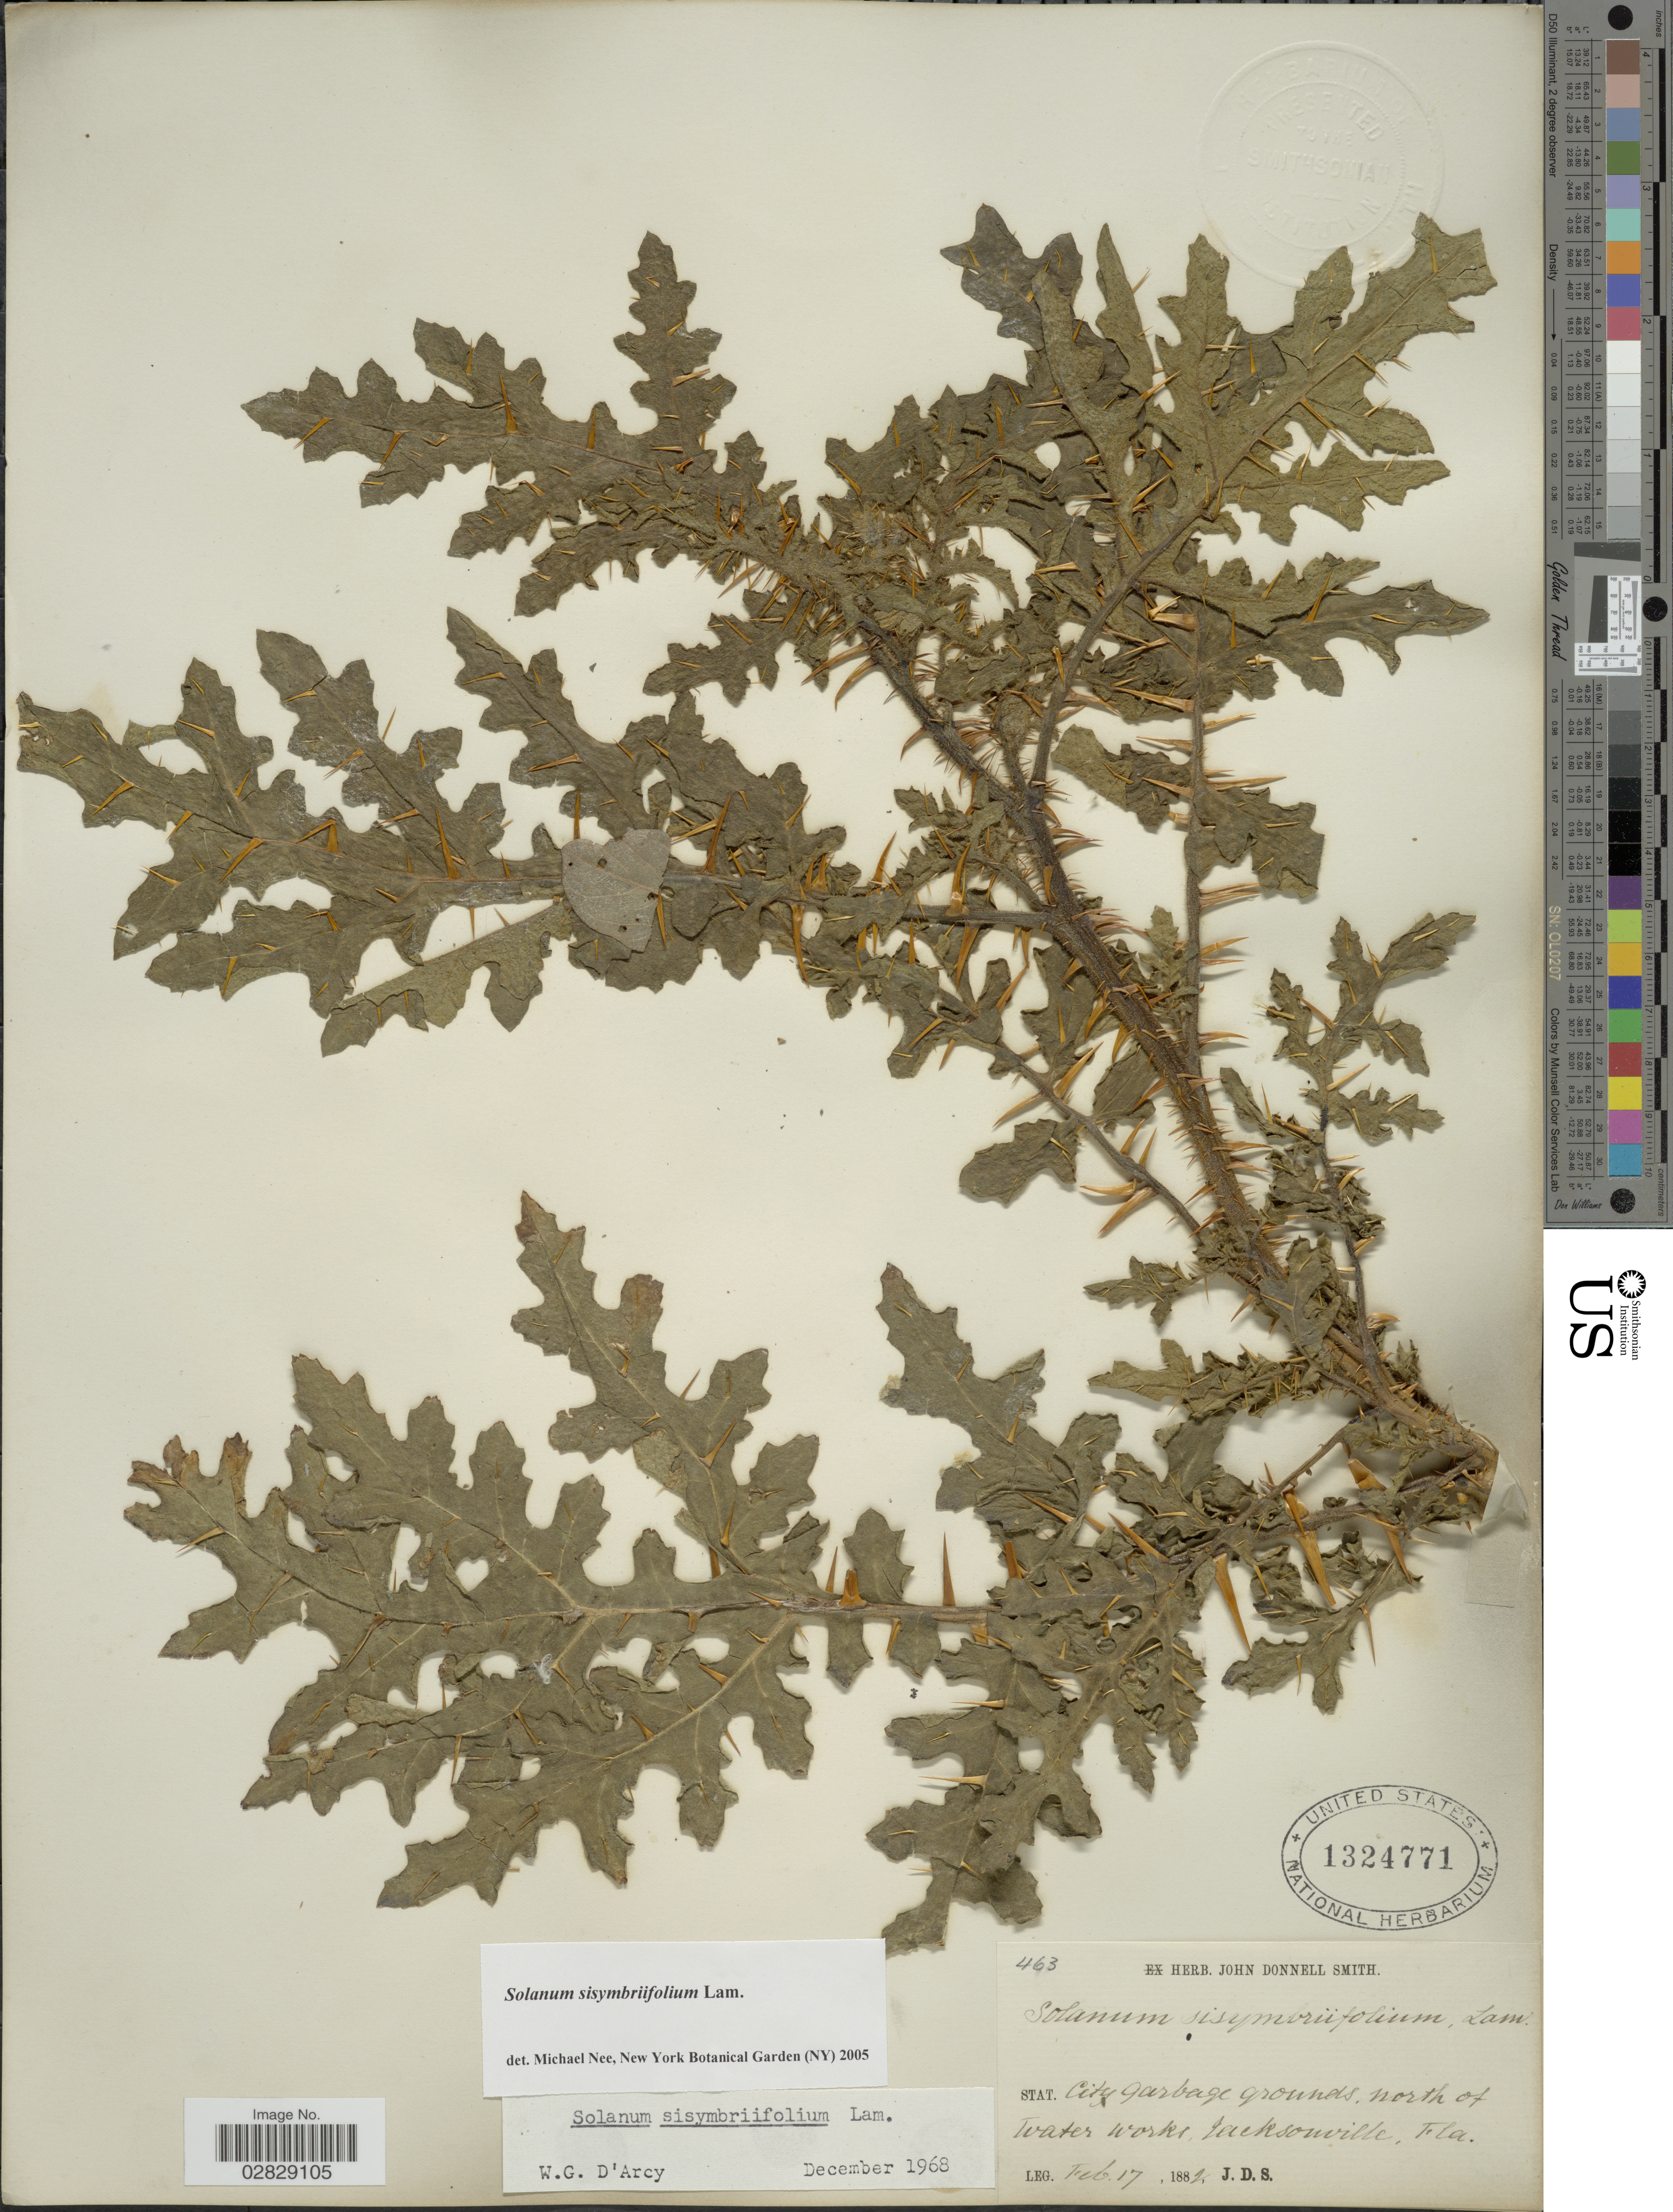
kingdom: Plantae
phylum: Tracheophyta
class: Magnoliopsida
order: Solanales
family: Solanaceae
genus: Solanum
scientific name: Solanum sisymbrifolium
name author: Lam.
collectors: J. Donnell Smith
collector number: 463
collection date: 1882-02-17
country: United States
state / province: Florida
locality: Stat. City Garbage grounds. North of water works, Jacksonville.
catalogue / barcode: US 1324771